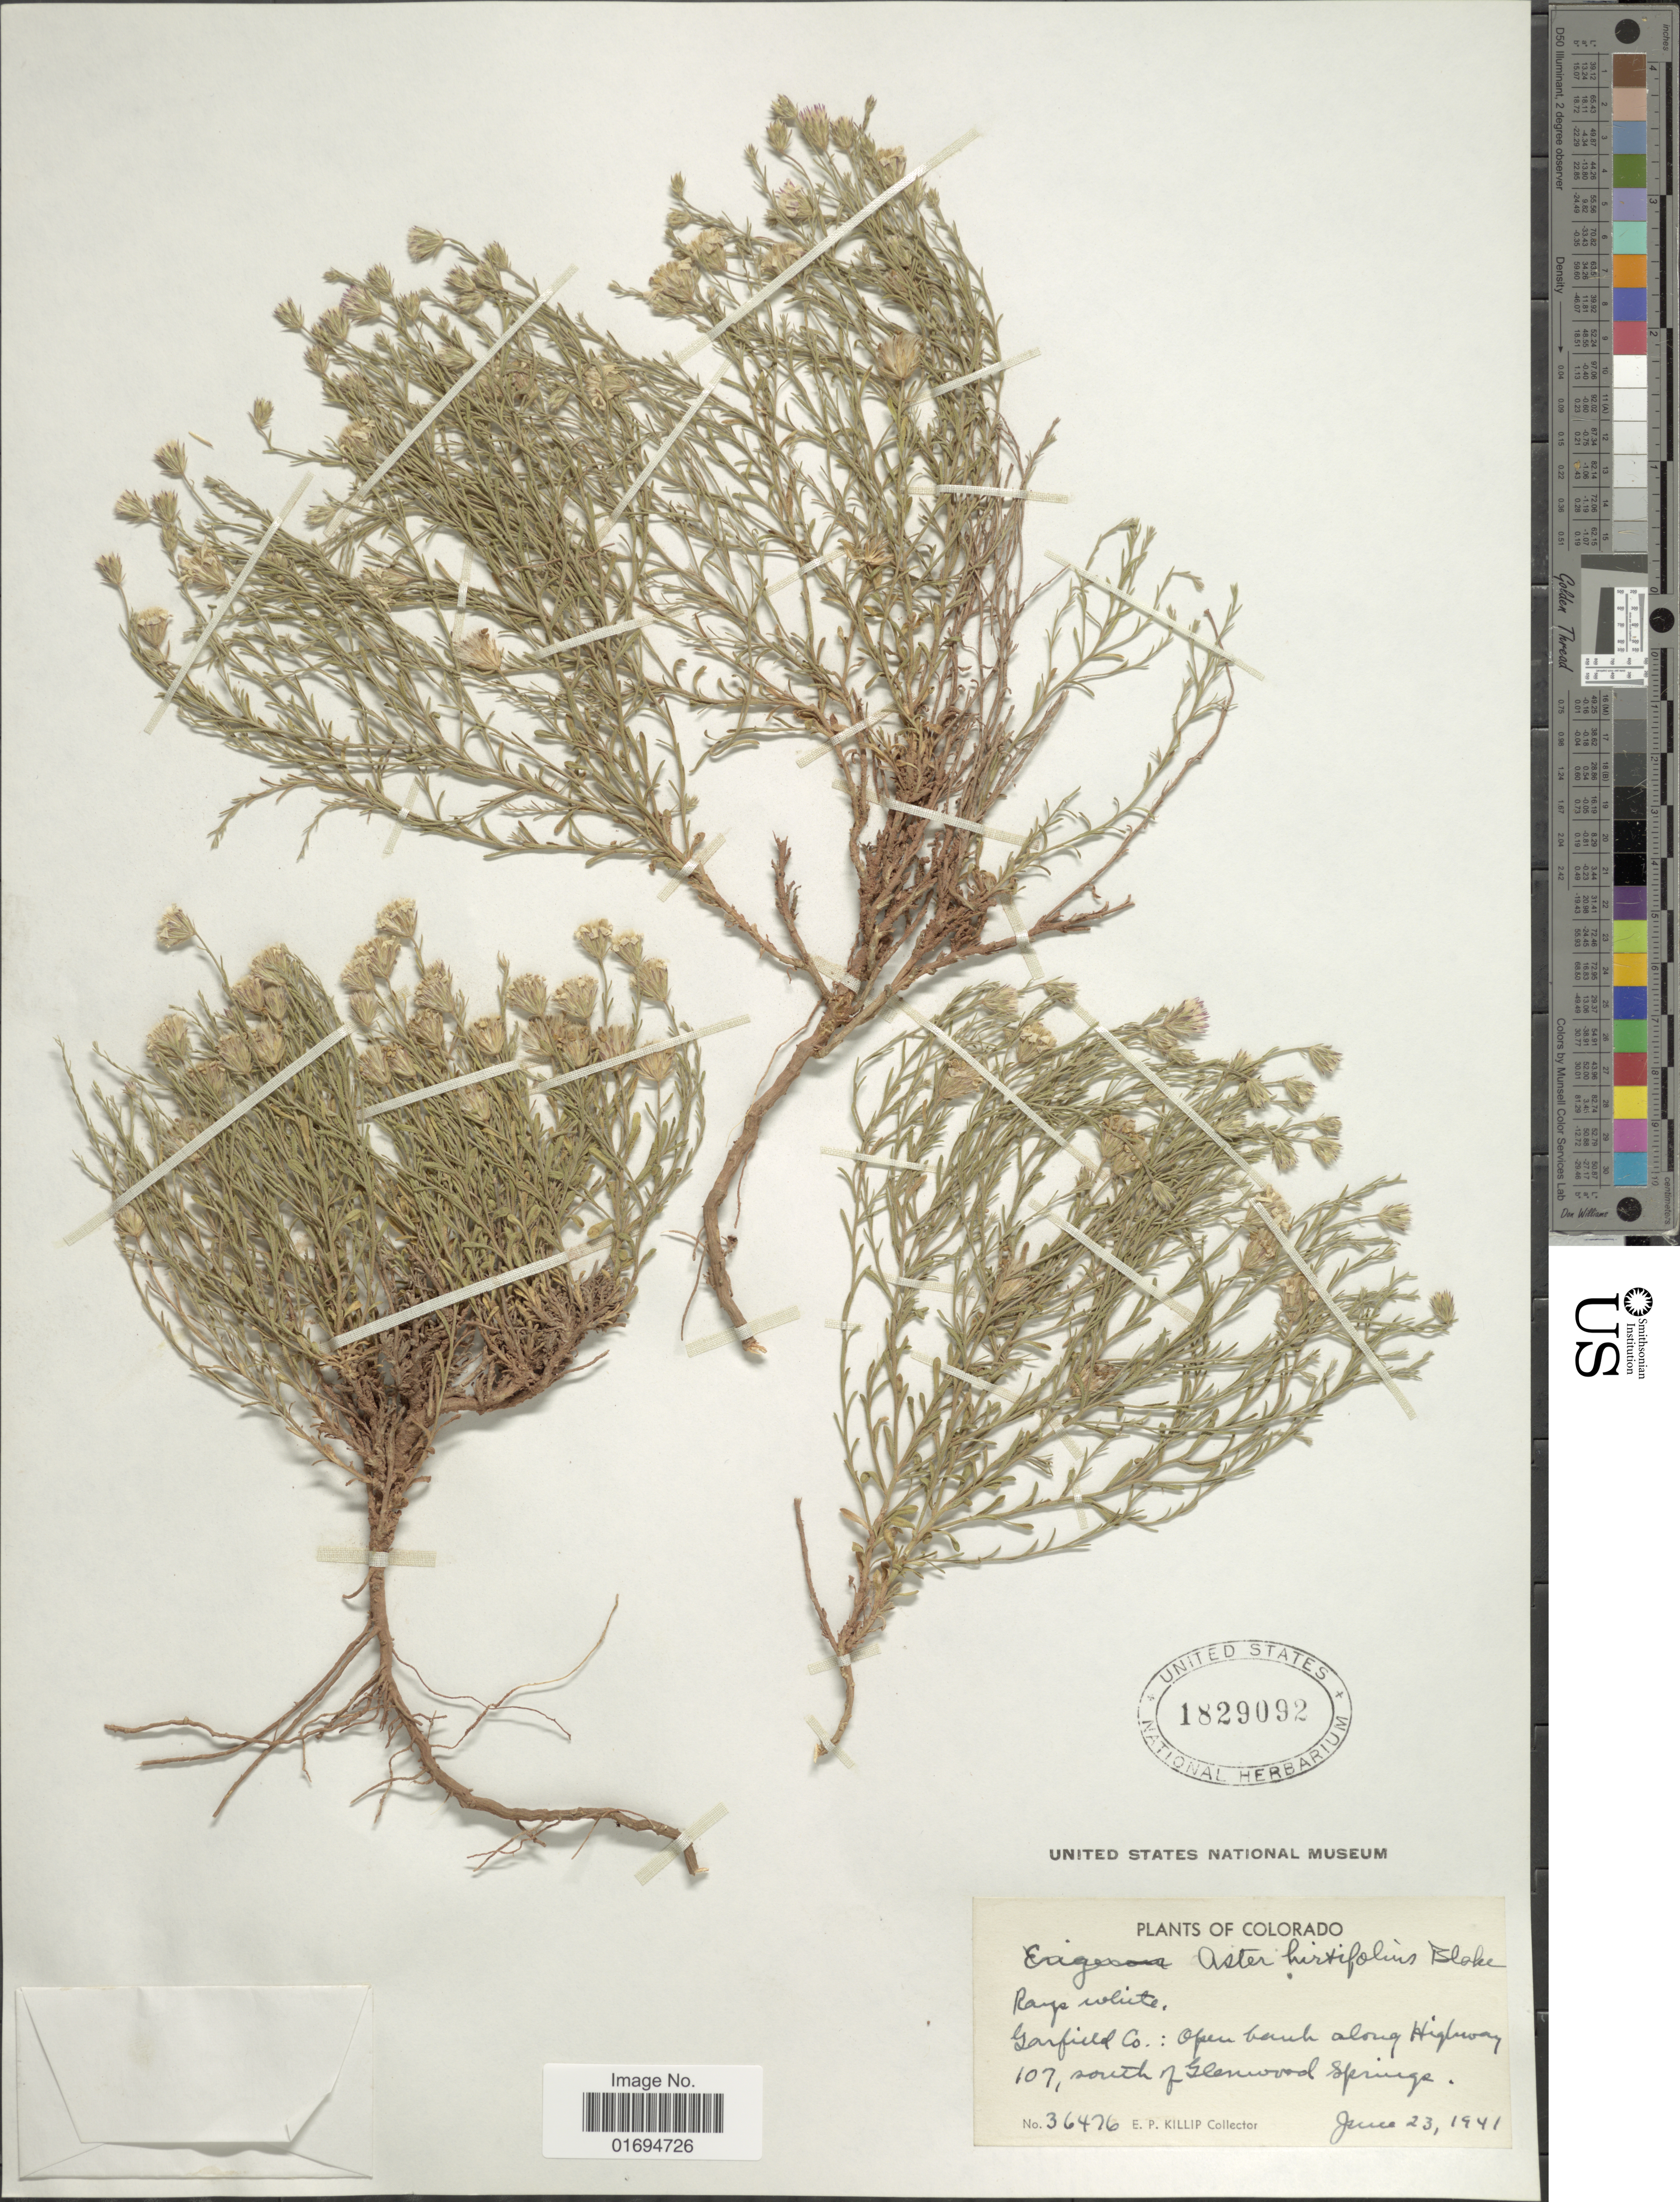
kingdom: Plantae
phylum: Tracheophyta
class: Magnoliopsida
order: Asterales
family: Asteraceae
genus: Chaetopappa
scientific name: Chaetopappa ericoides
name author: (Torr.) G.L. Nesom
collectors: E. P. Killip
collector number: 36476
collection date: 1941-06-23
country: United States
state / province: Colorado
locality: Garfield Co.: Open bank along Highway 107, north of Glenwood Springs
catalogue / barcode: US 1829092